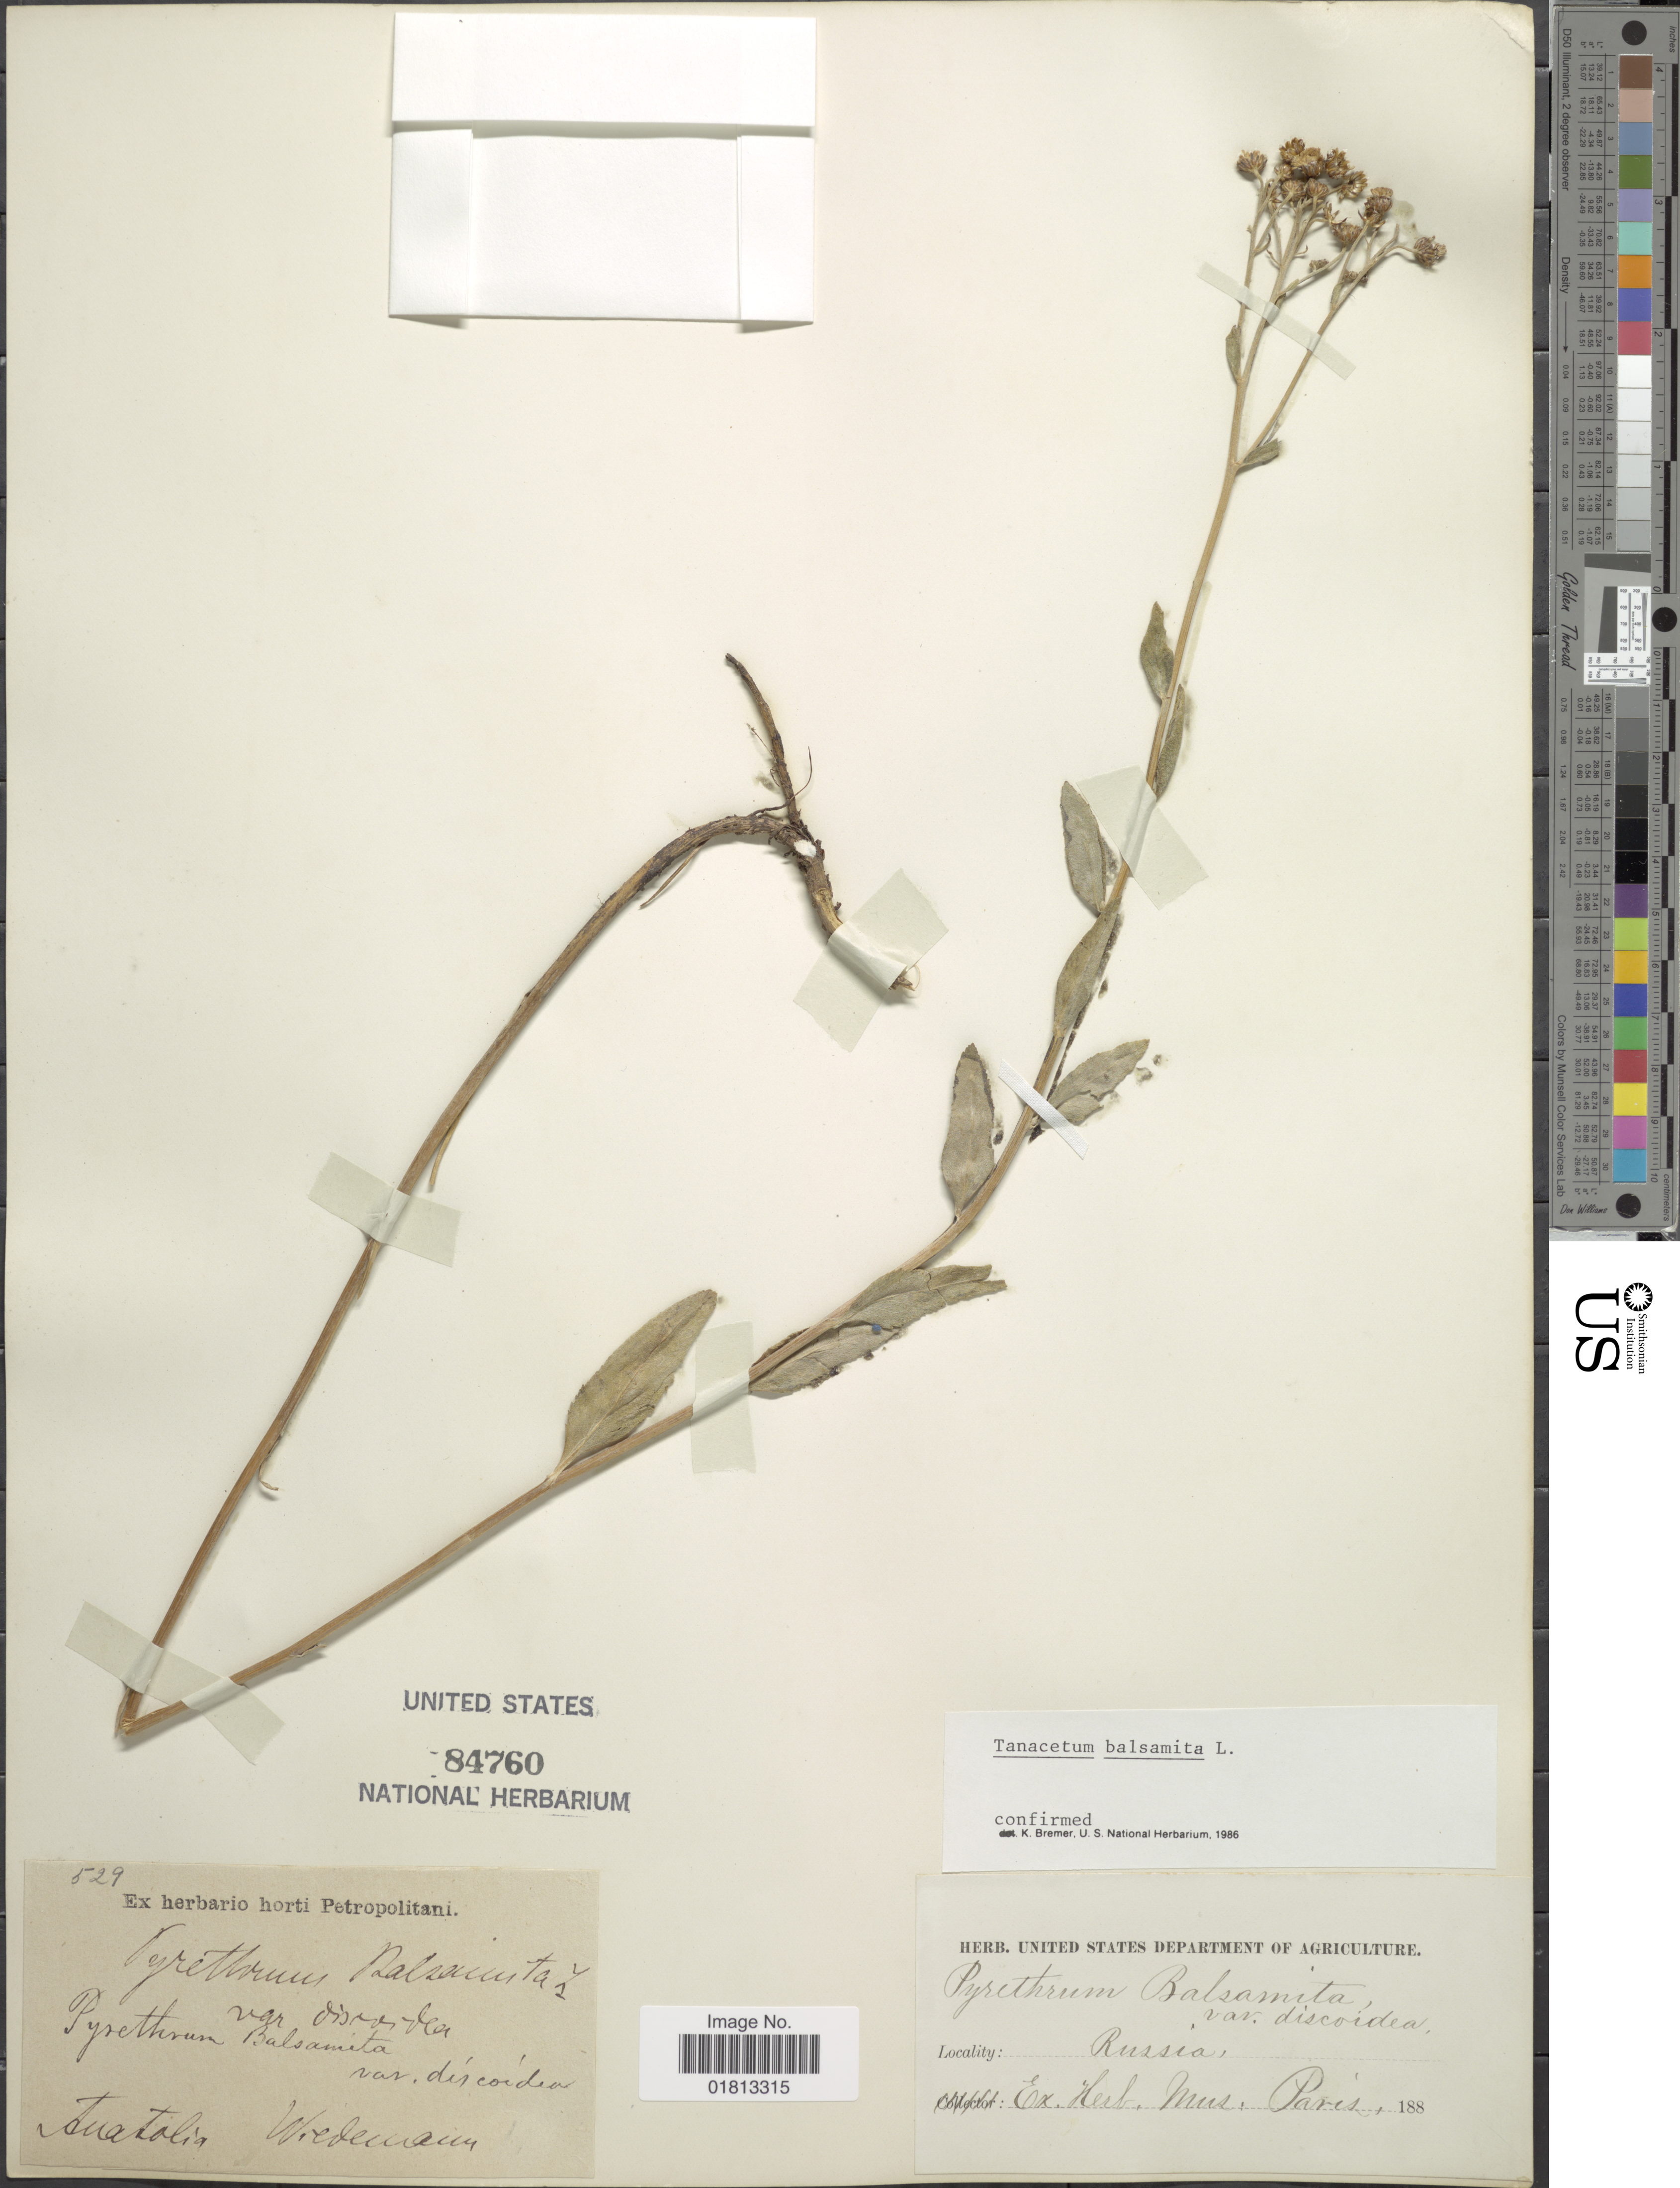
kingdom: Plantae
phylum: Tracheophyta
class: Magnoliopsida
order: Asterales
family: Asteraceae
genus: Tanacetum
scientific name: Tanacetum balsamita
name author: L.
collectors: -. Wredemann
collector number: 529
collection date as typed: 188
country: Russian Federation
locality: Anatolia, "Russia" [probably Turkey]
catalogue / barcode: US 84760